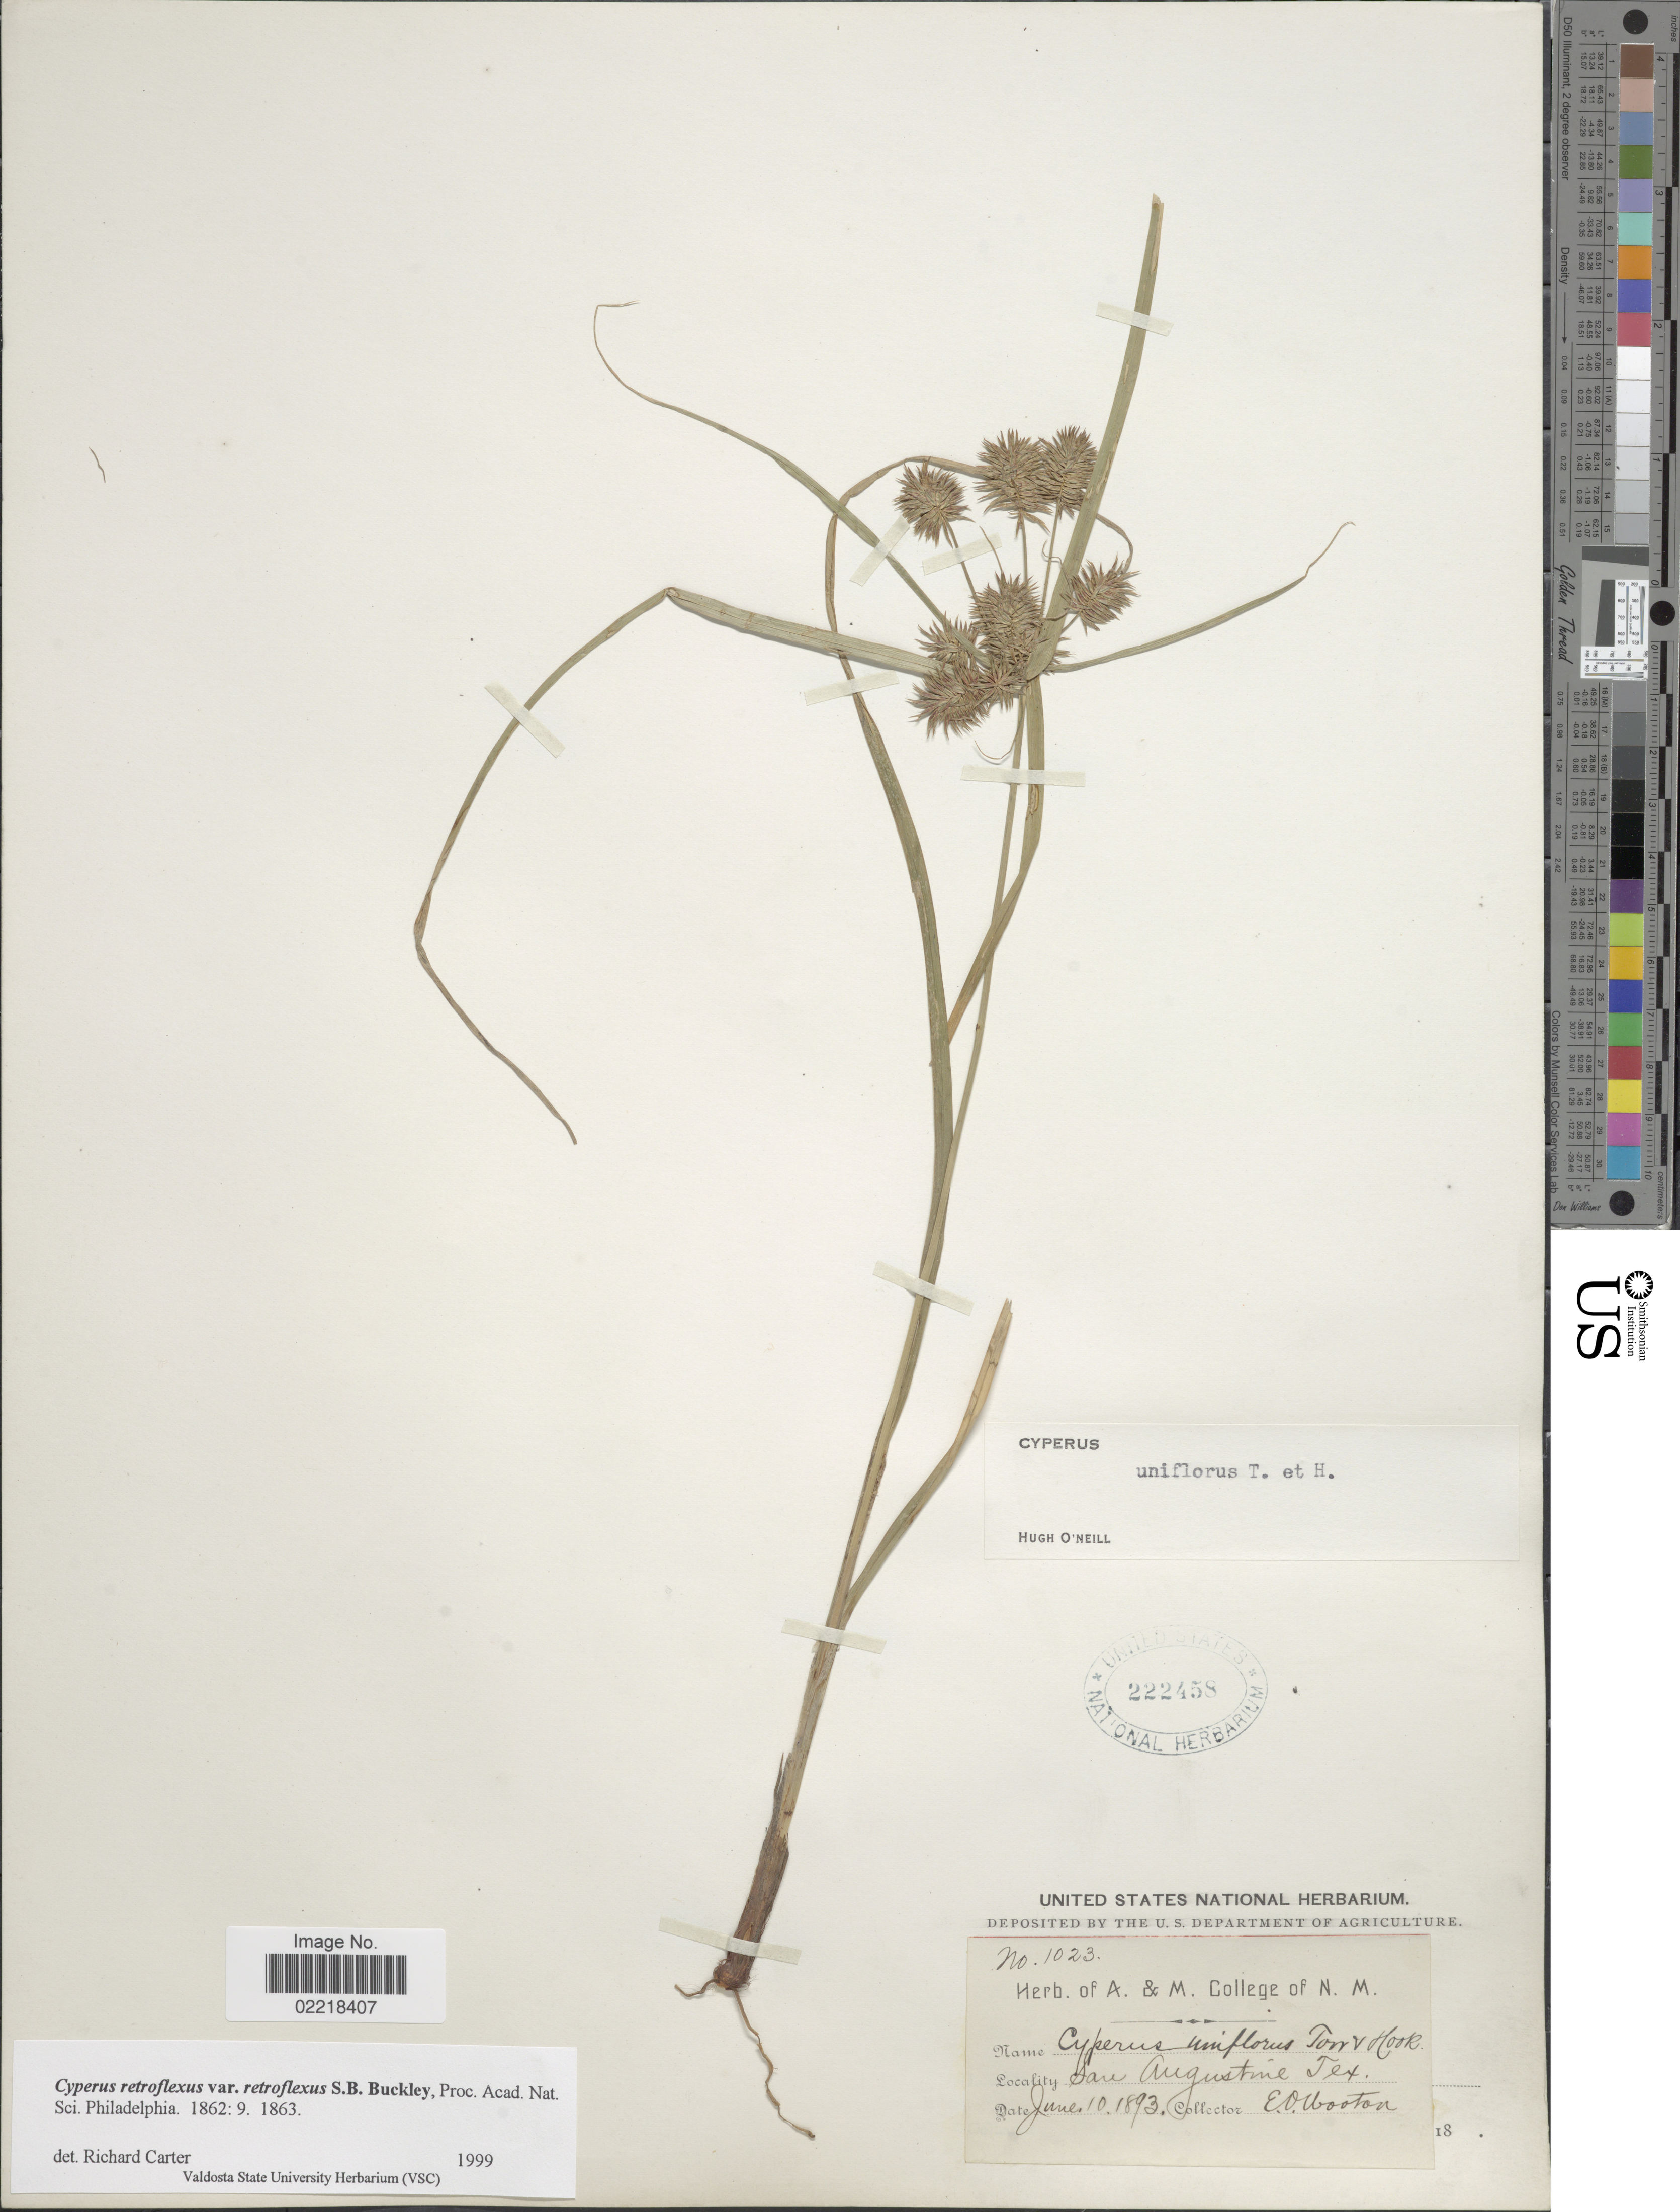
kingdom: Plantae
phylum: Tracheophyta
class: Liliopsida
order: Poales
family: Cyperaceae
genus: Cyperus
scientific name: Cyperus retroflexus var. retroflexus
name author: Buckley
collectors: E. O. Wooton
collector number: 1023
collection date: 1893-06-10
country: United States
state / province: Texas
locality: San Augustine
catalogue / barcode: US 222458